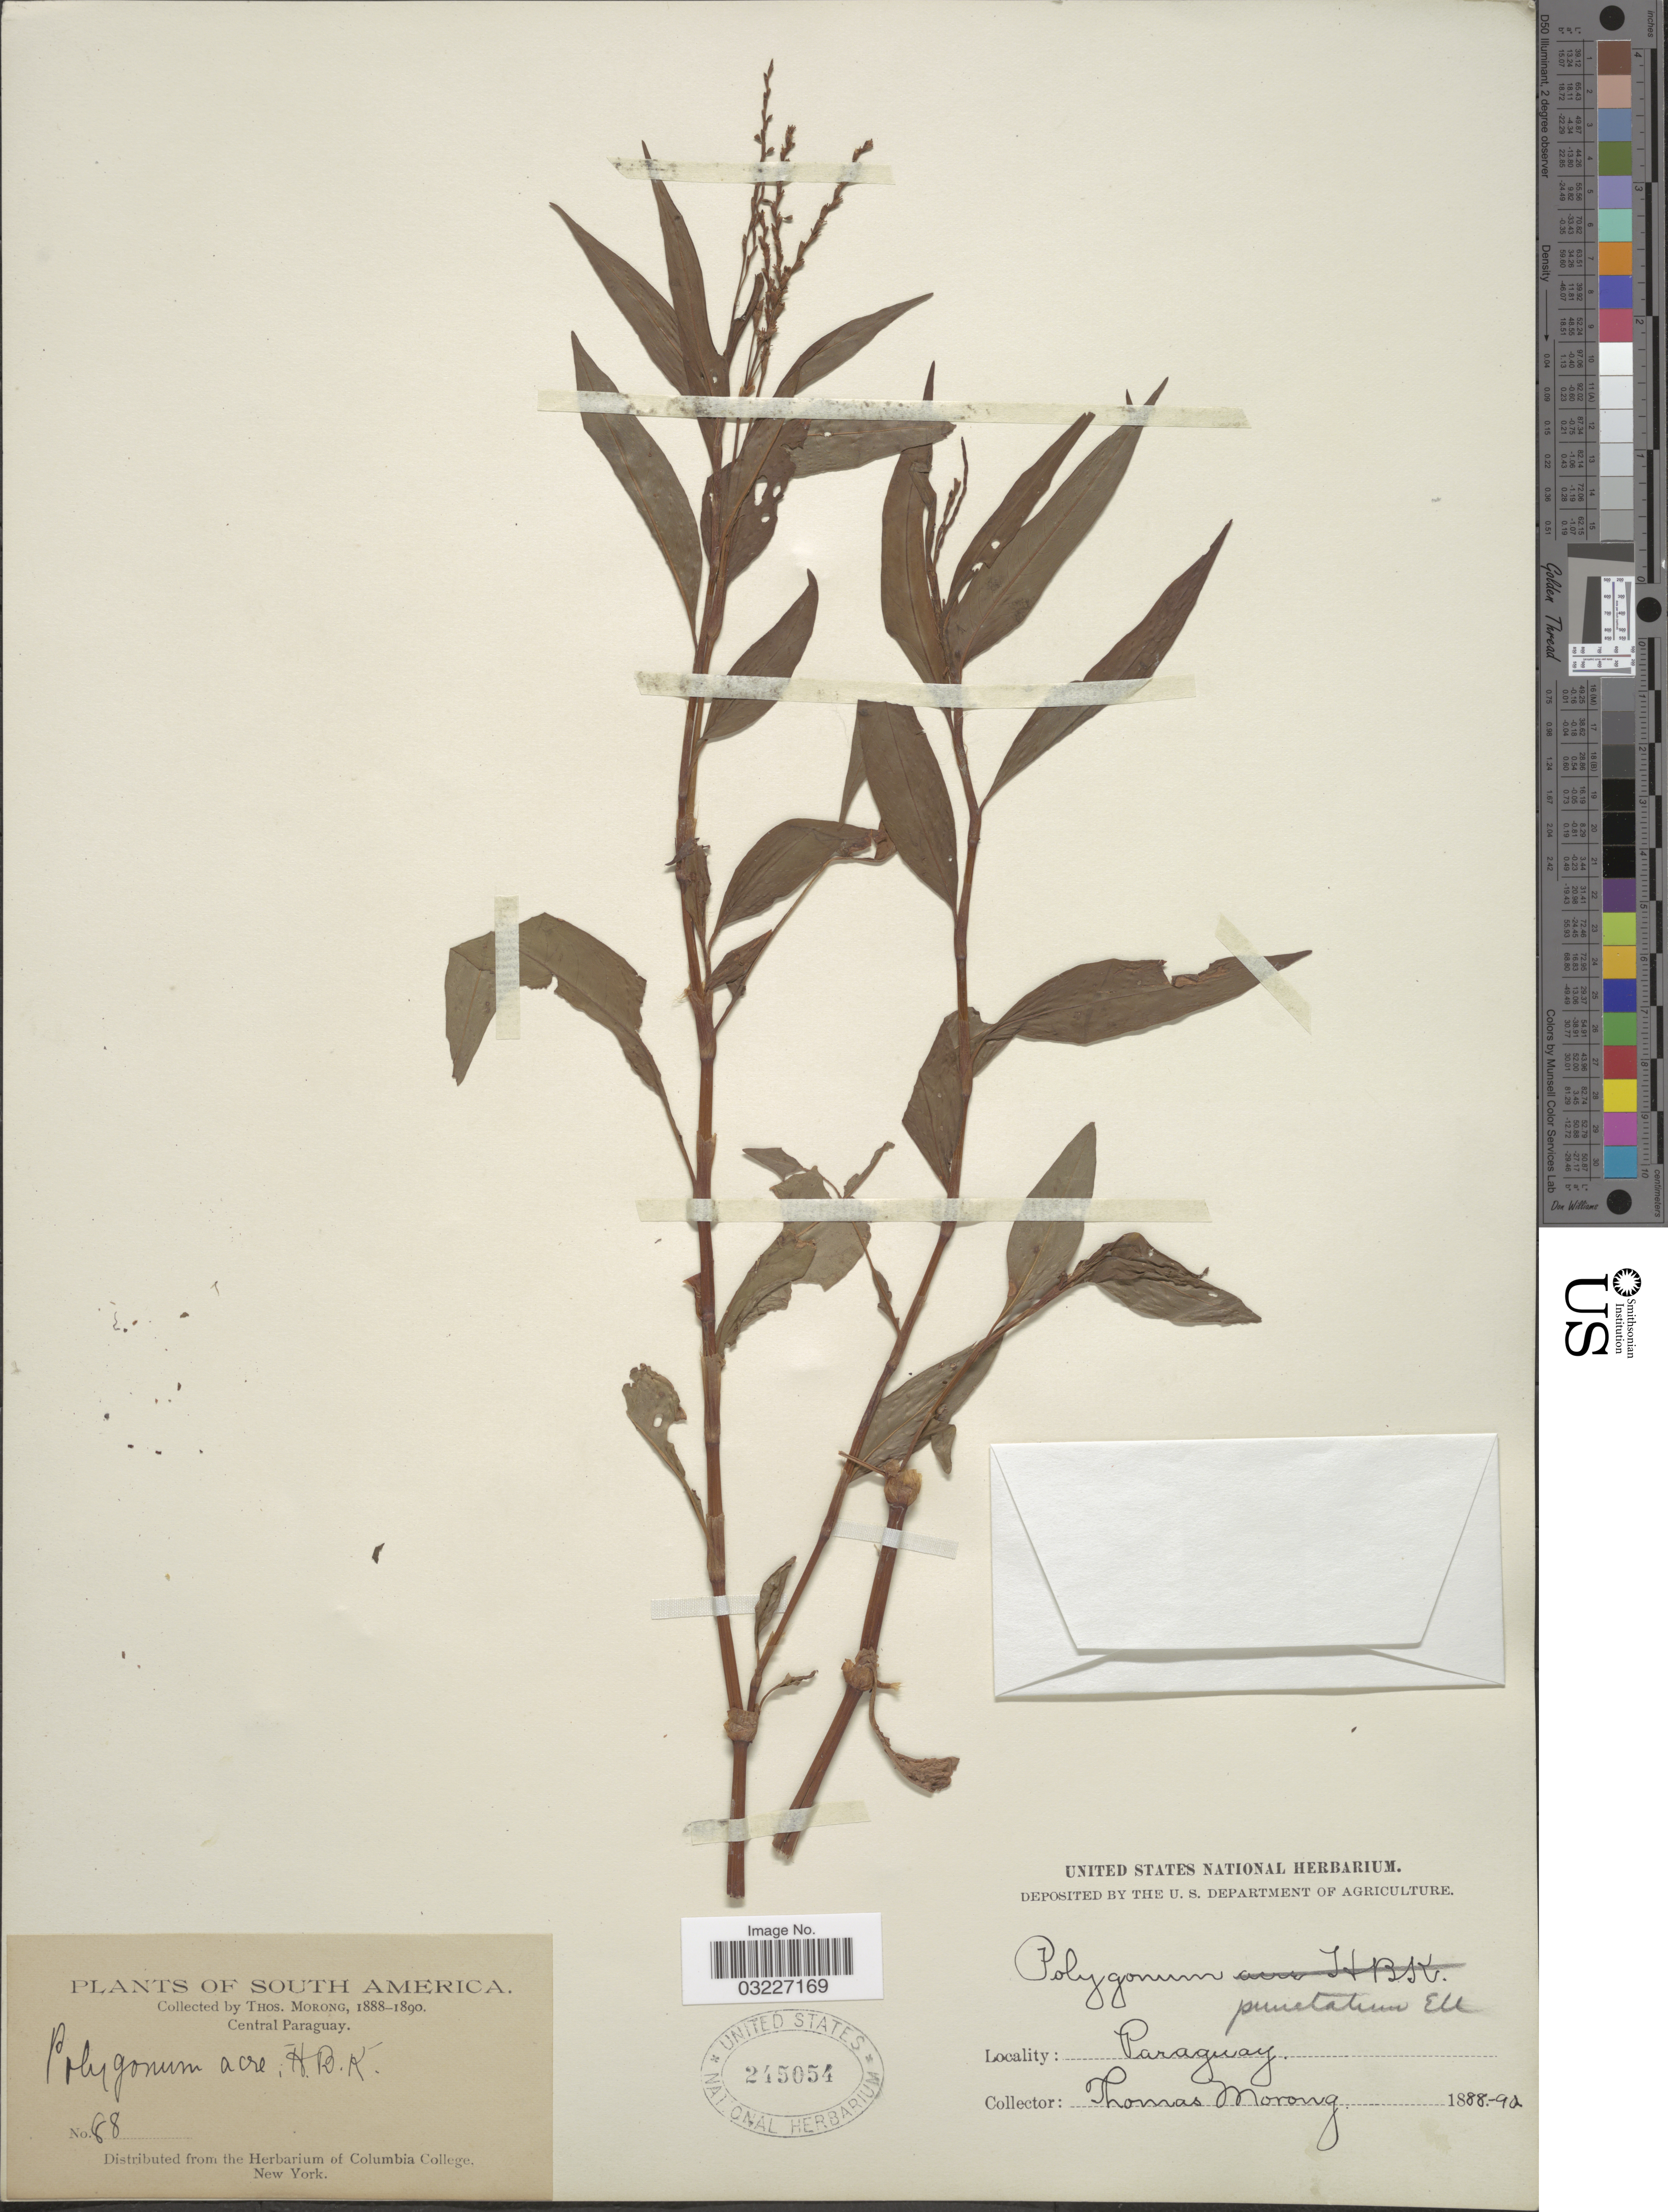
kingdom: Plantae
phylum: Tracheophyta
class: Magnoliopsida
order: Caryophyllales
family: Polygonaceae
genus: Polygonum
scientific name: Polygonum punctatum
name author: Elliott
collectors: ex herb. T. Morong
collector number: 88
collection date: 1888/1890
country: Paraguay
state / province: Central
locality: Central Paraguay.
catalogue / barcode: US 245054